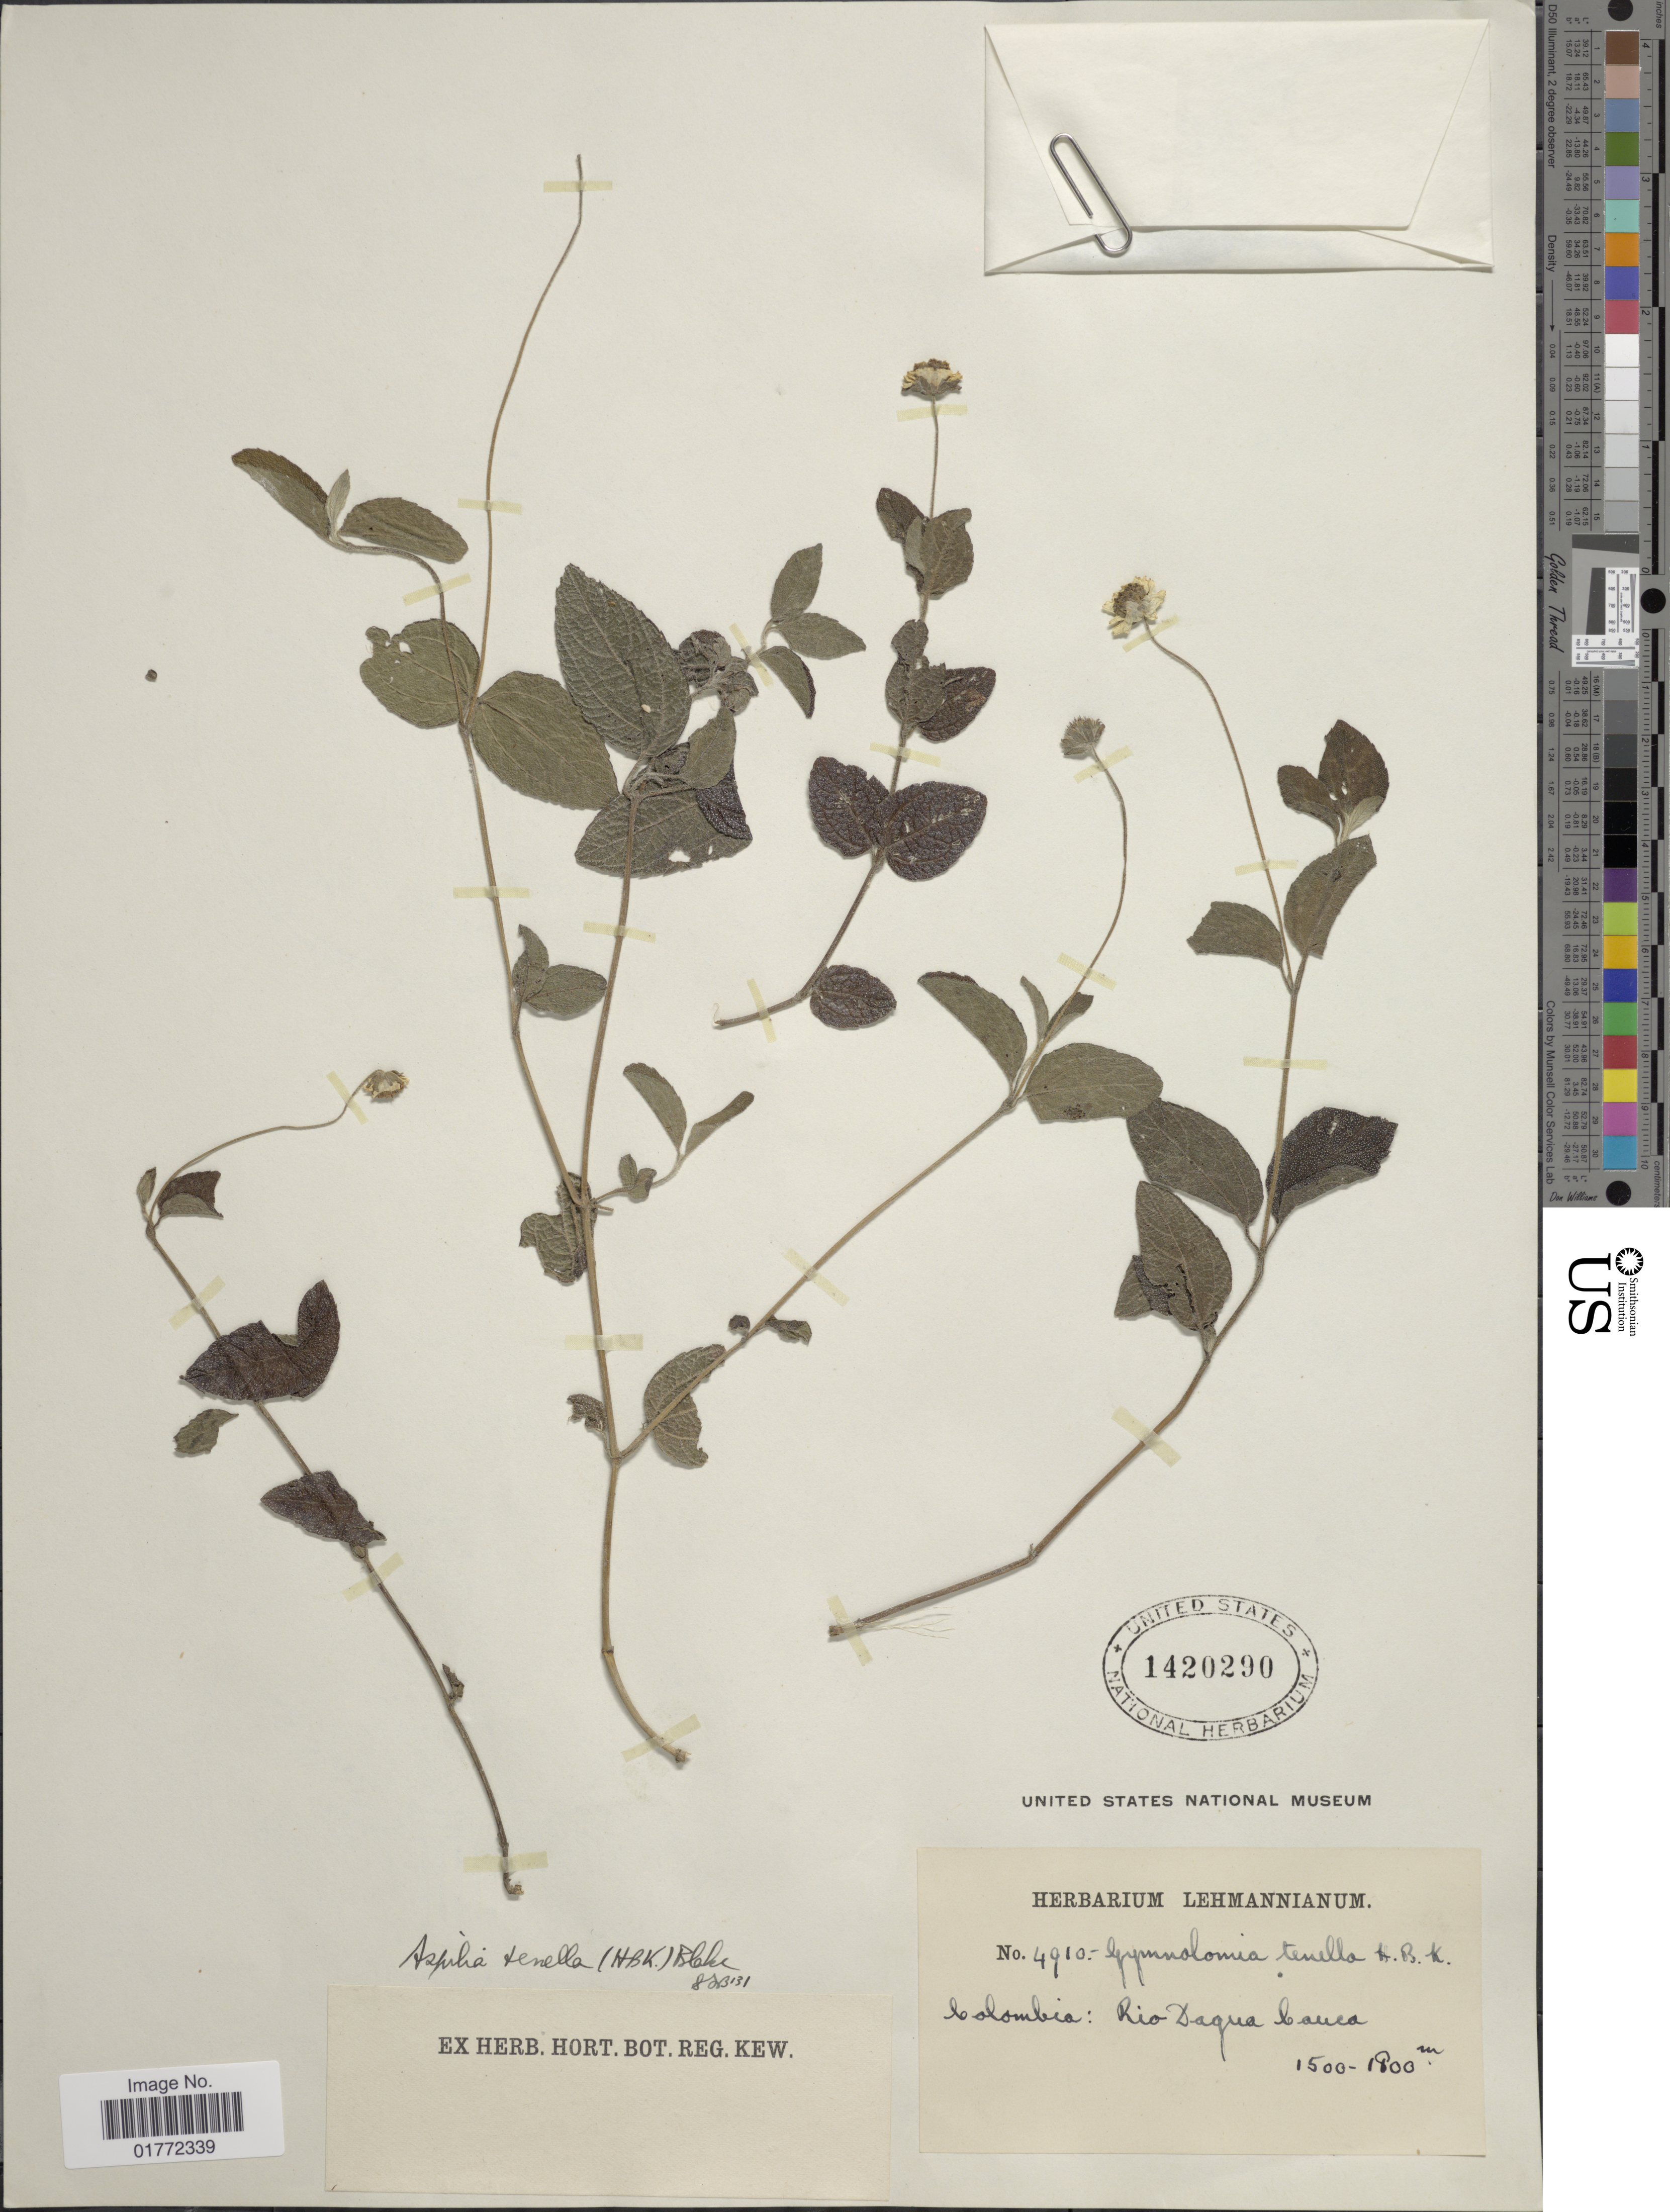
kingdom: Plantae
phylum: Tracheophyta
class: Magnoliopsida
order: Asterales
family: Asteraceae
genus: Eleutheranthera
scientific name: Eleutheranthera tenella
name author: (Kunth) H. Rob.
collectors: ex herb. Lehmannianum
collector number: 4910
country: Colombia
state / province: Cauca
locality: Rio Dagua Cauca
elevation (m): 1500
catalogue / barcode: US 1420290